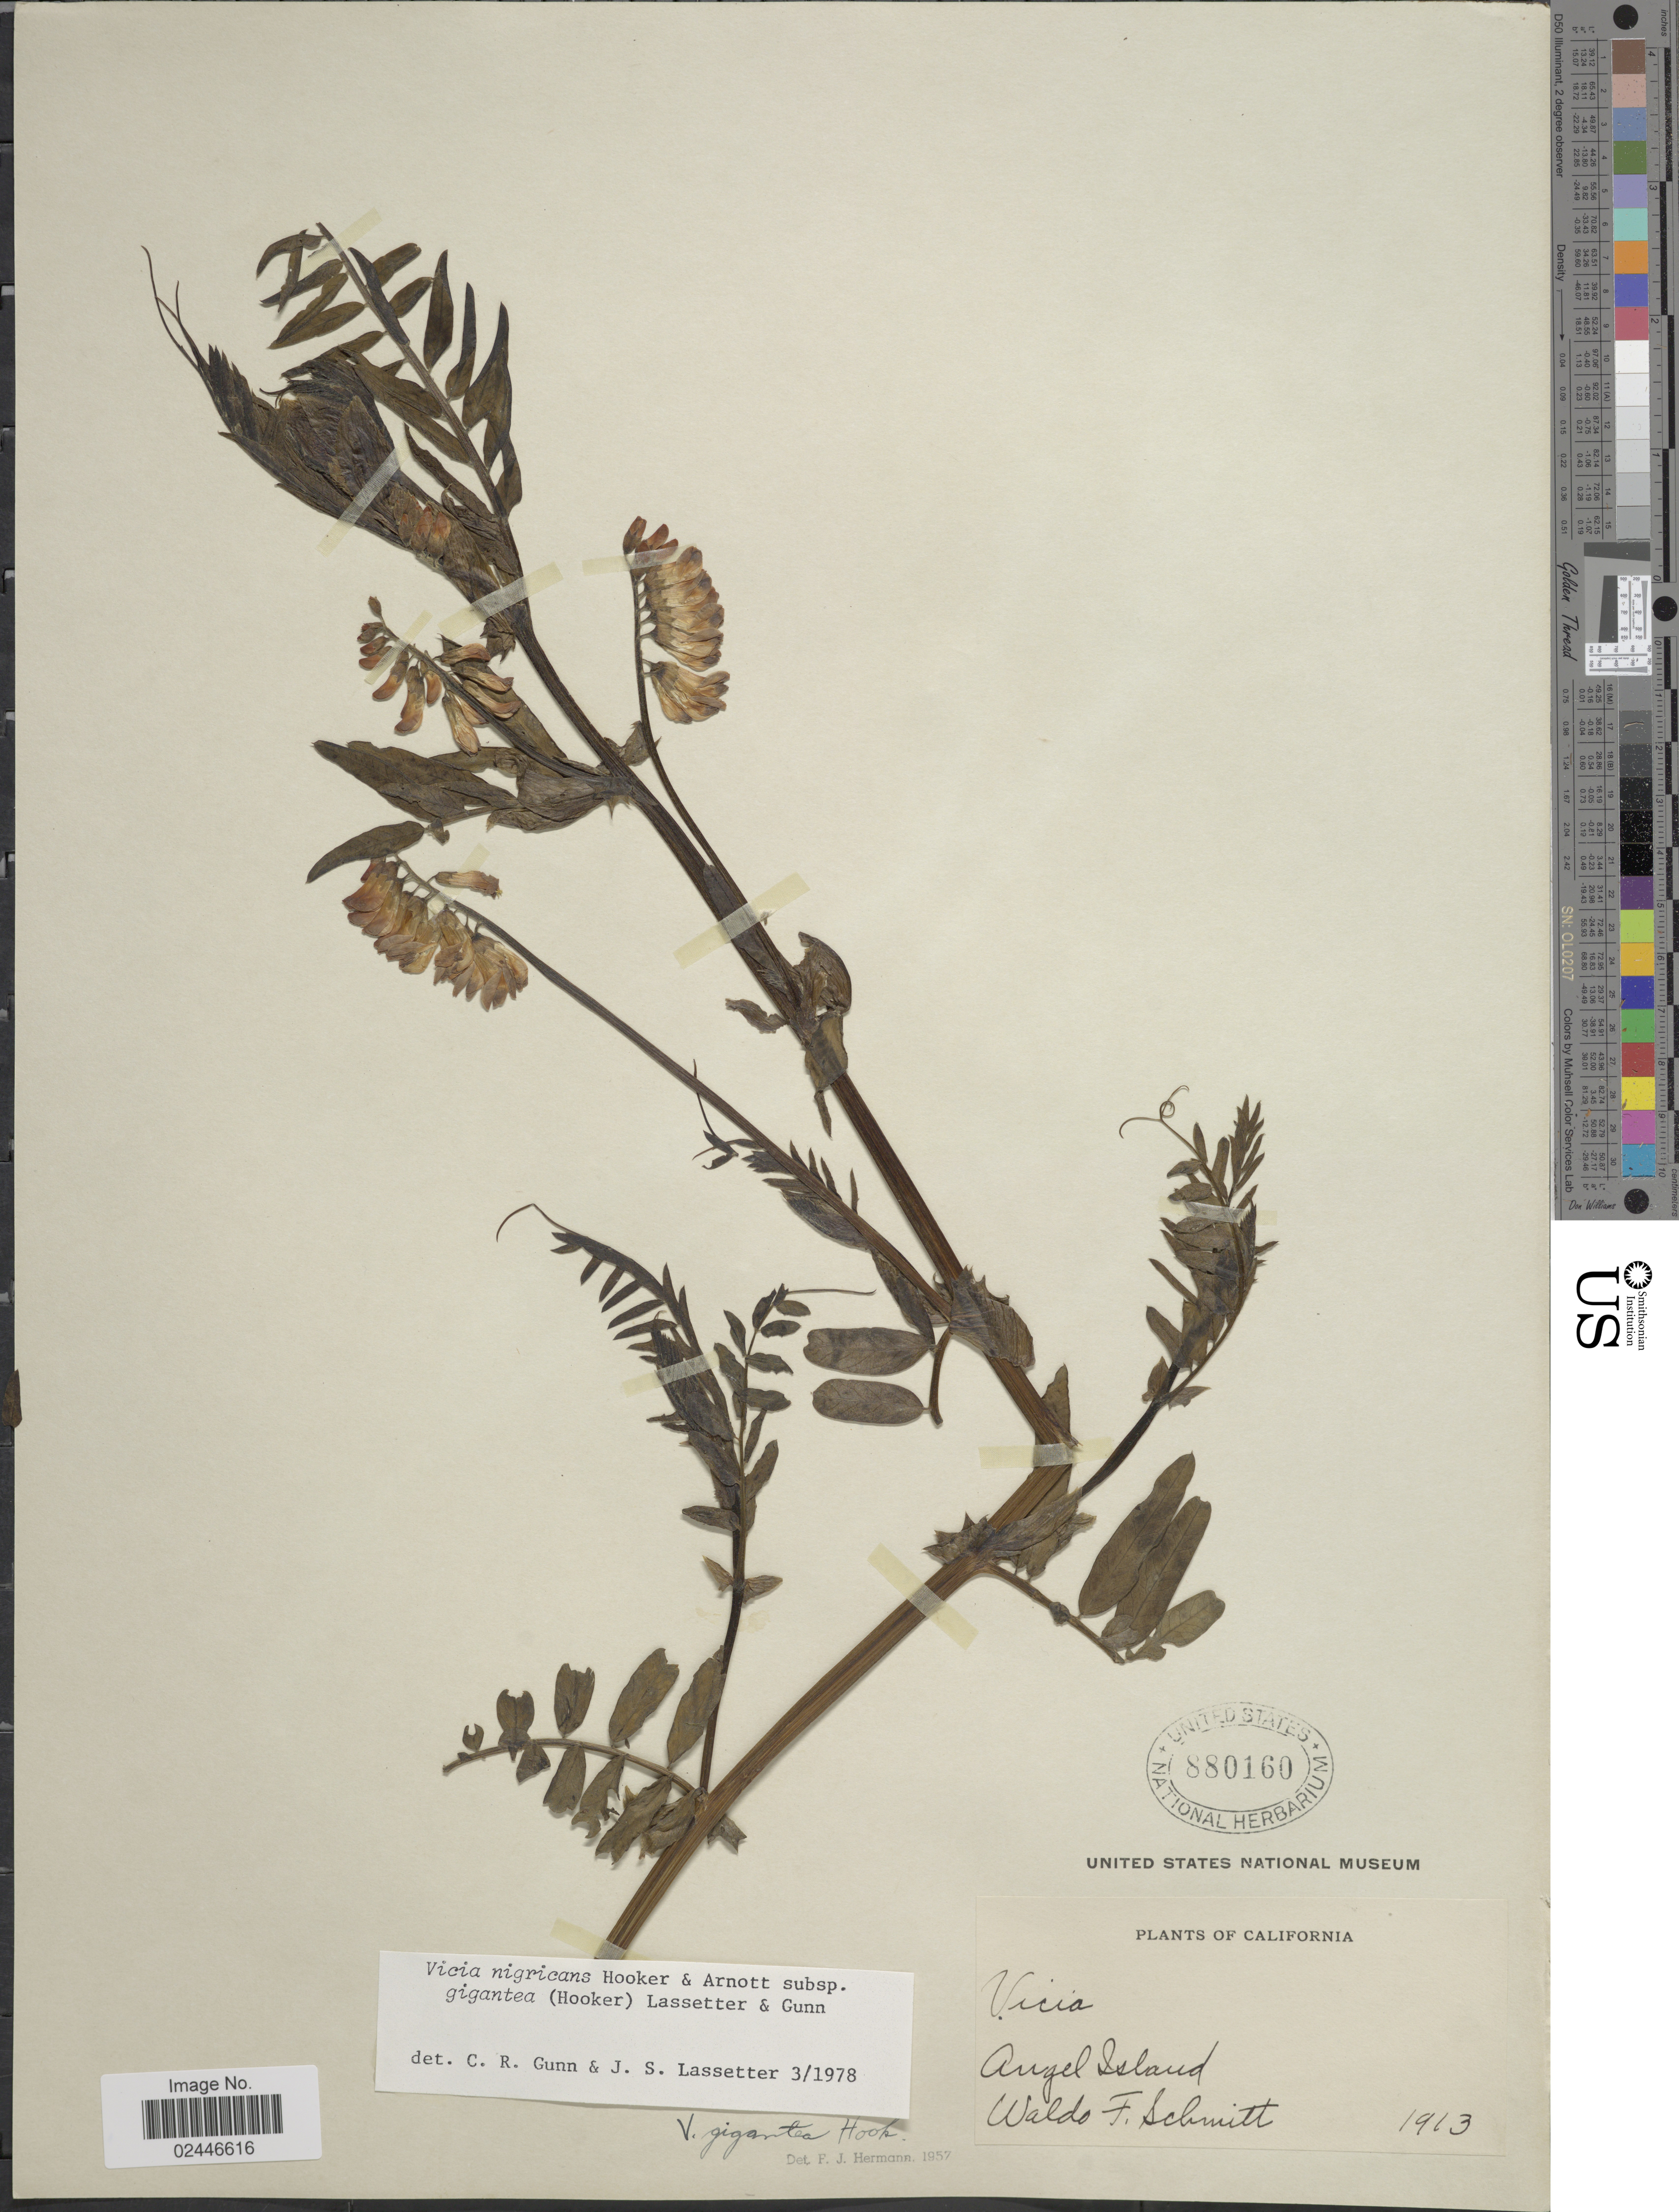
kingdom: Plantae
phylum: Tracheophyta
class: Magnoliopsida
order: Fabales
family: Fabaceae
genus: Vicia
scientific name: Vicia nigricans subsp. gigantea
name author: Hook. & Arn.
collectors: W. F. Schmitt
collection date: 1913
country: United States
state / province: California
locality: Angel Island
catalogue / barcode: US 880160